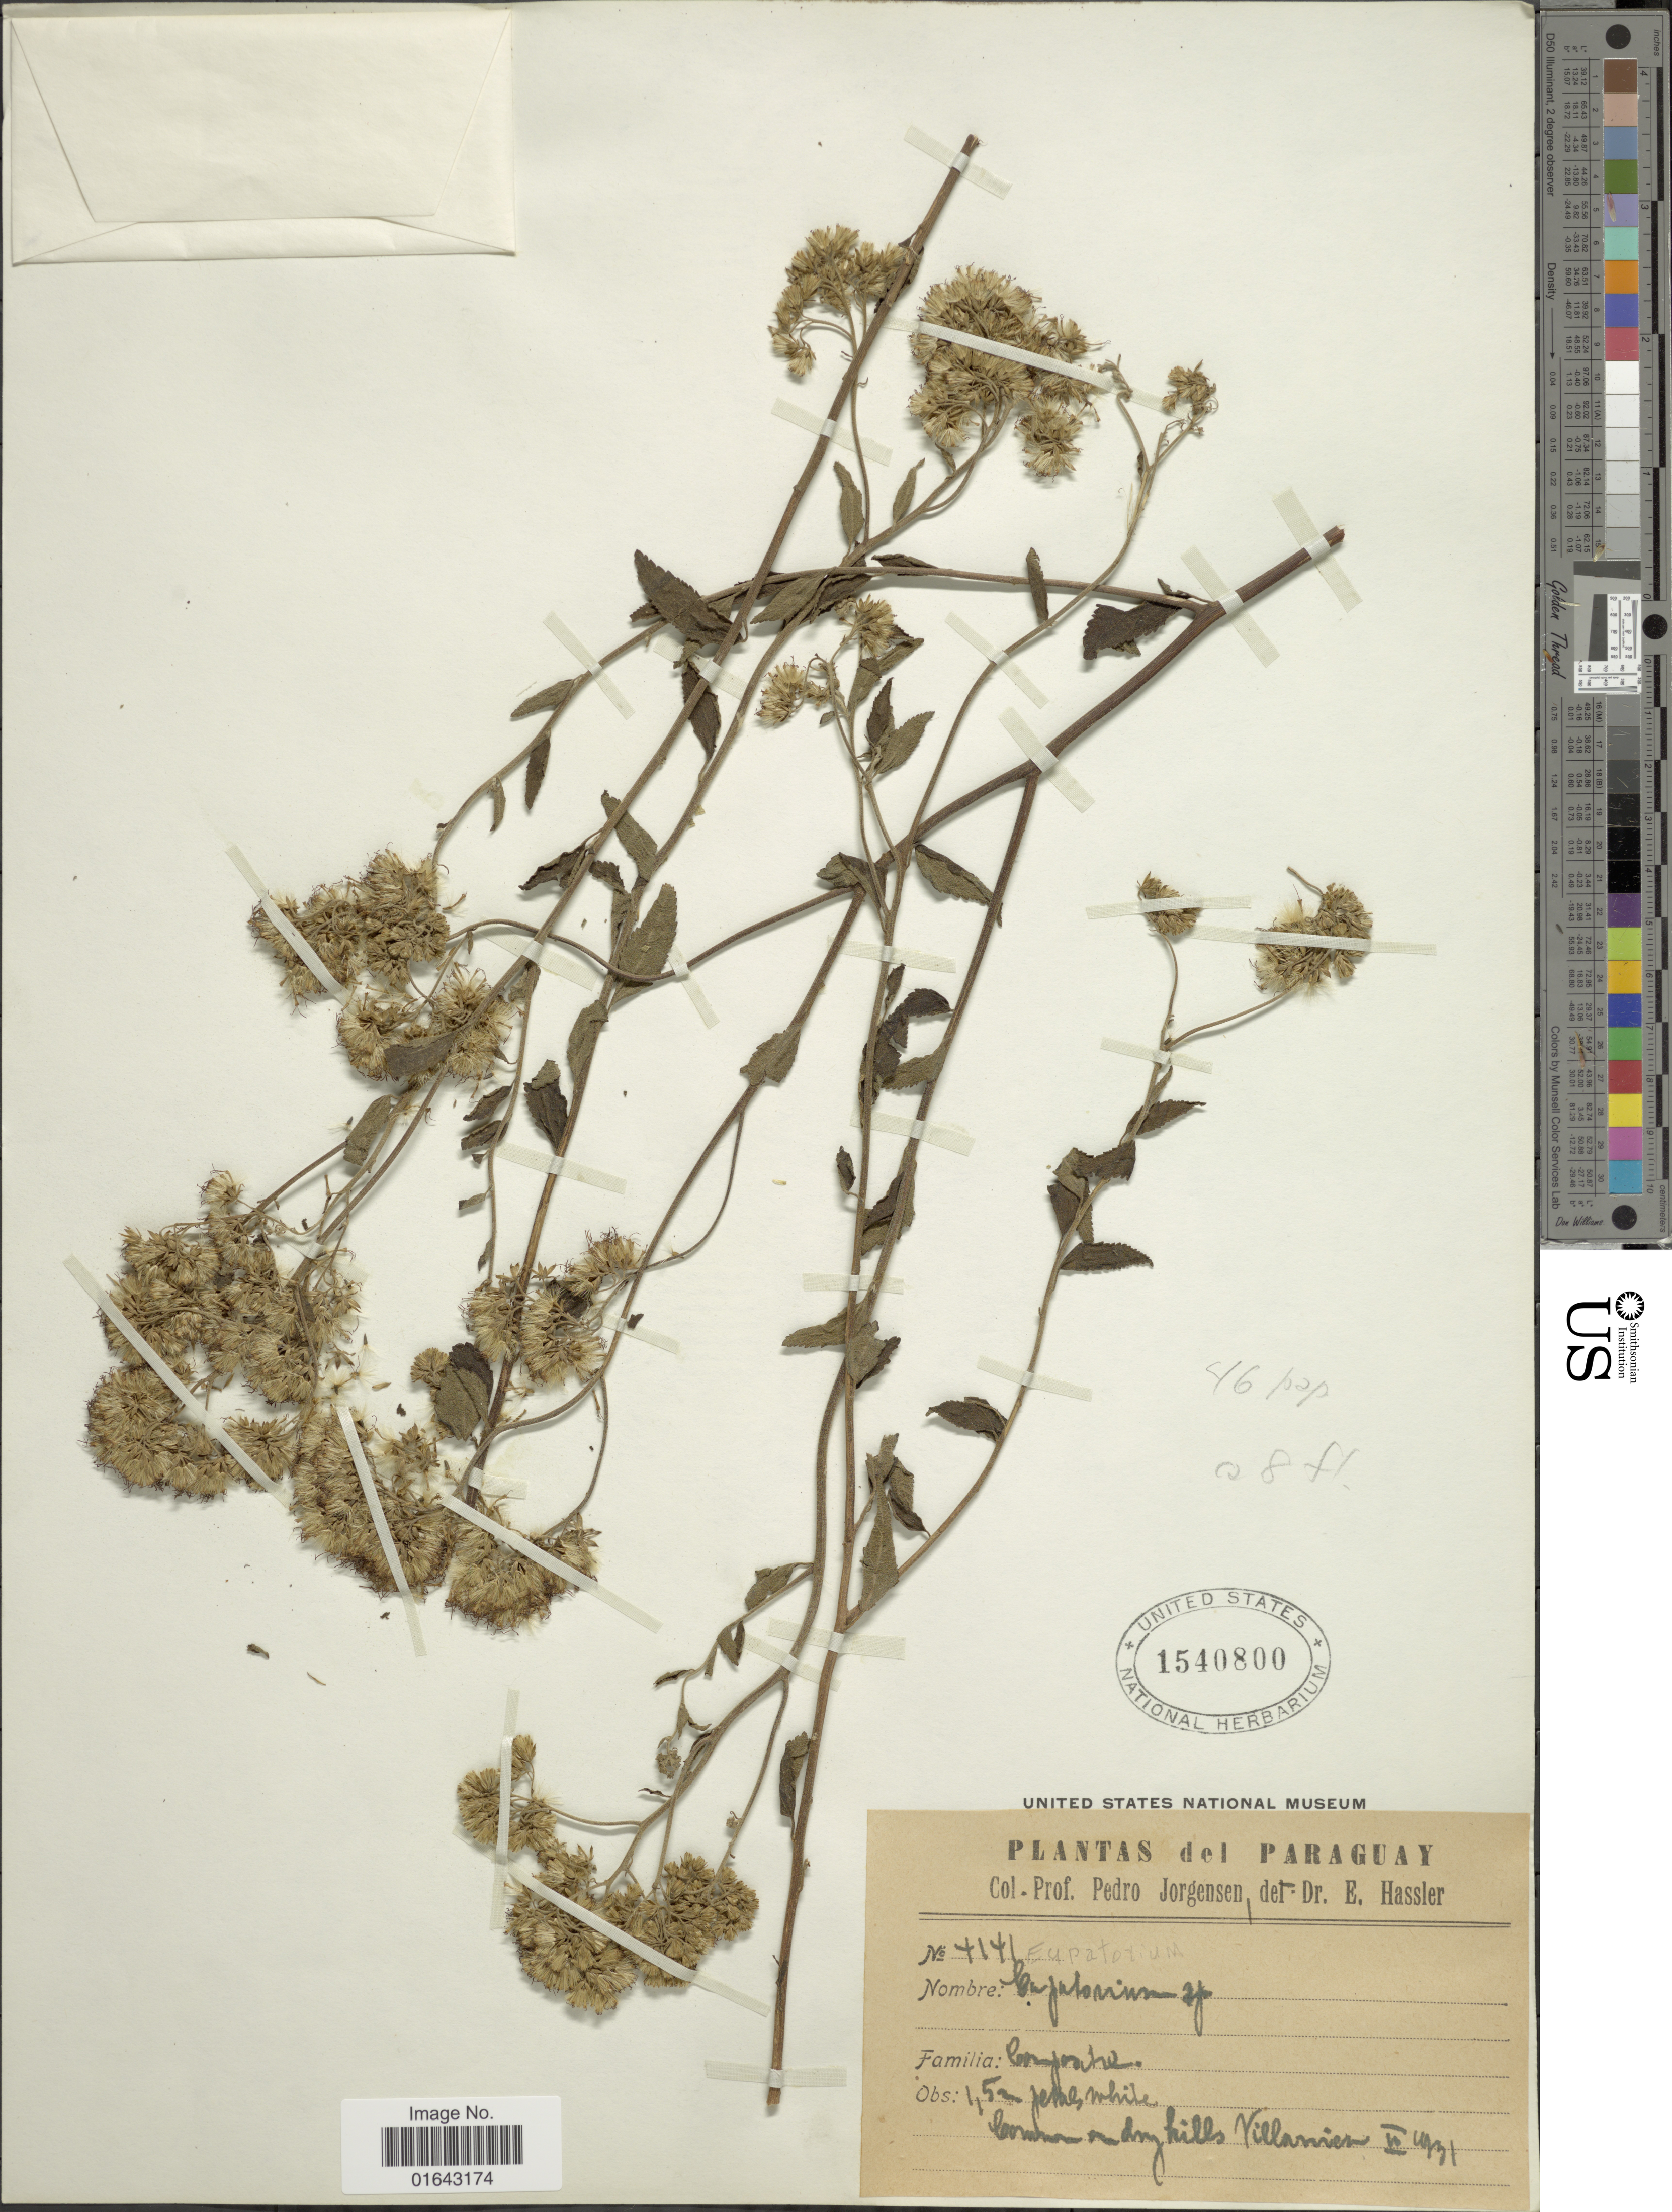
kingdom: Plantae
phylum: Tracheophyta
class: Magnoliopsida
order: Asterales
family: Asteraceae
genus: Bejaranoa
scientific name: Bejaranoa balansae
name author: (Hieron.) R.M. King & H. Rob.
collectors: P. Jörgensen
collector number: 4141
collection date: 1931-02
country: Paraguay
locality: Villarrica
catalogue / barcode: US 1540800